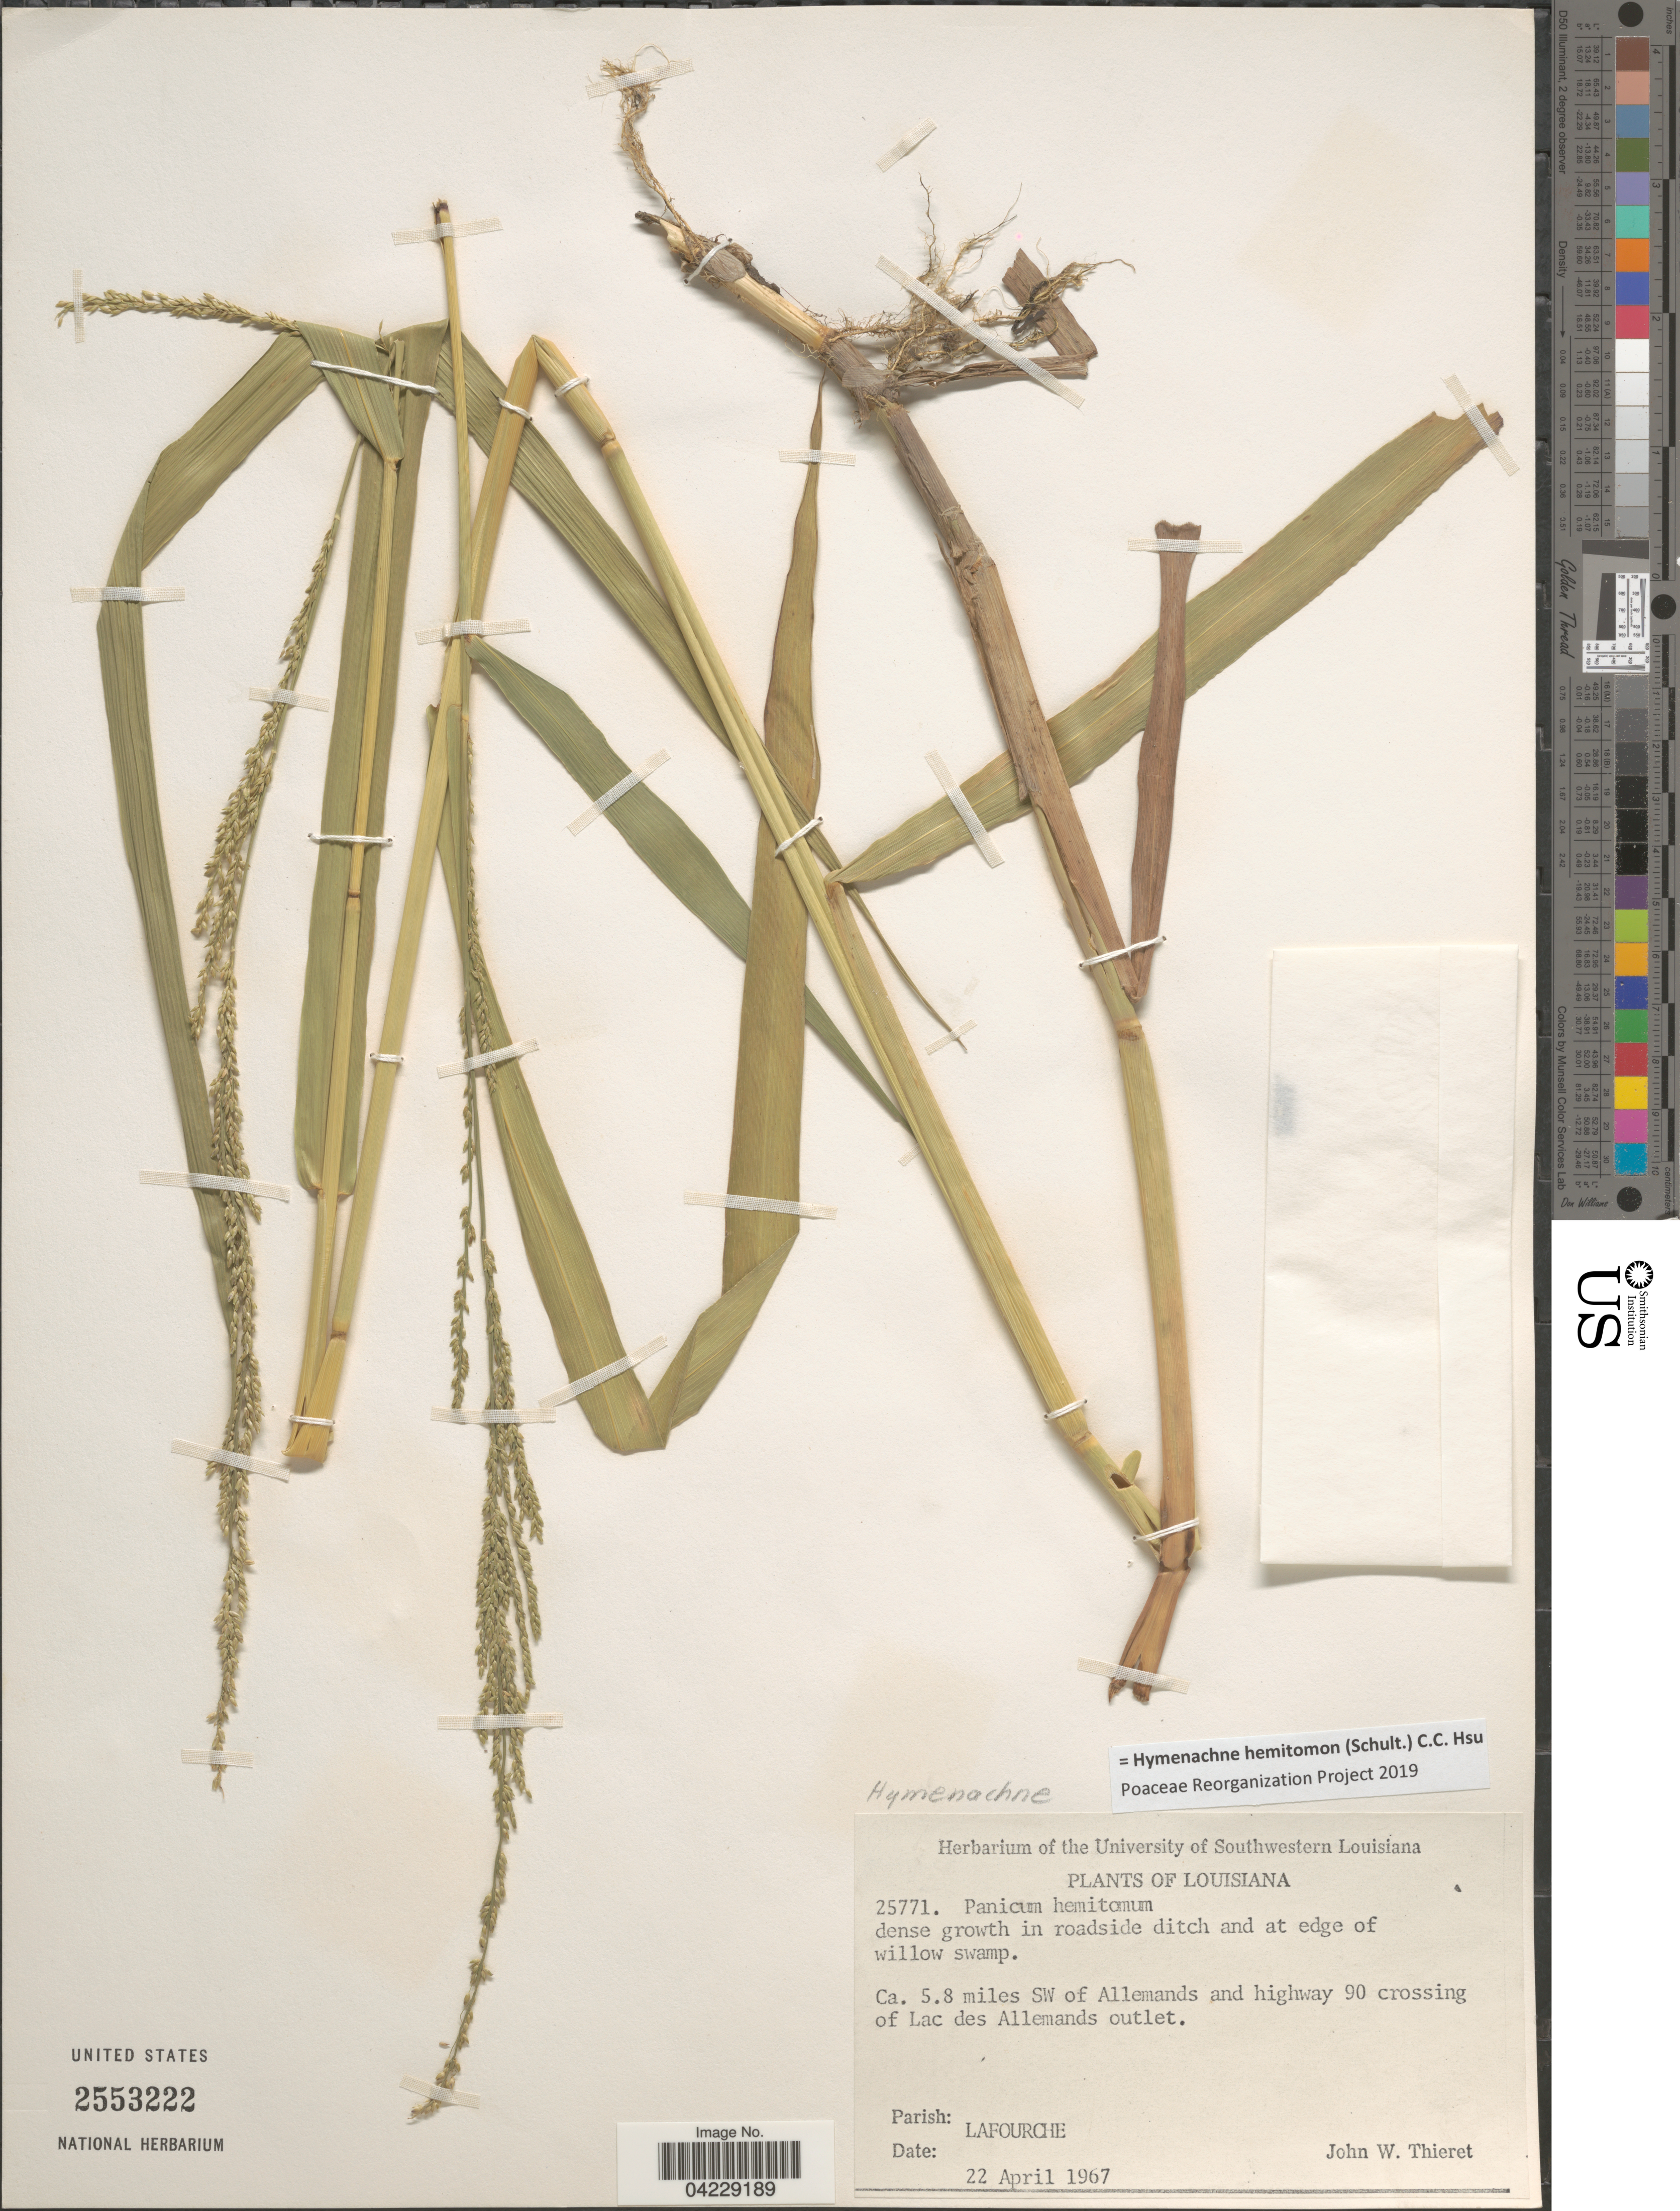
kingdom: Plantae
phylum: Tracheophyta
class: Liliopsida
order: Poales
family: Poaceae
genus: Hymenachne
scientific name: Hymenachne hemitomon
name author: (Schult.) C. C. Hsu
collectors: J. W. Thieret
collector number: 25771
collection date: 1967-04-22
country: United States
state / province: Louisiana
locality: Ca. 5.8 miles SW of Allemands and highway 90 crossing of Lac des Allemands outlet. Parish: Lafourchie.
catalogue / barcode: US 2553222